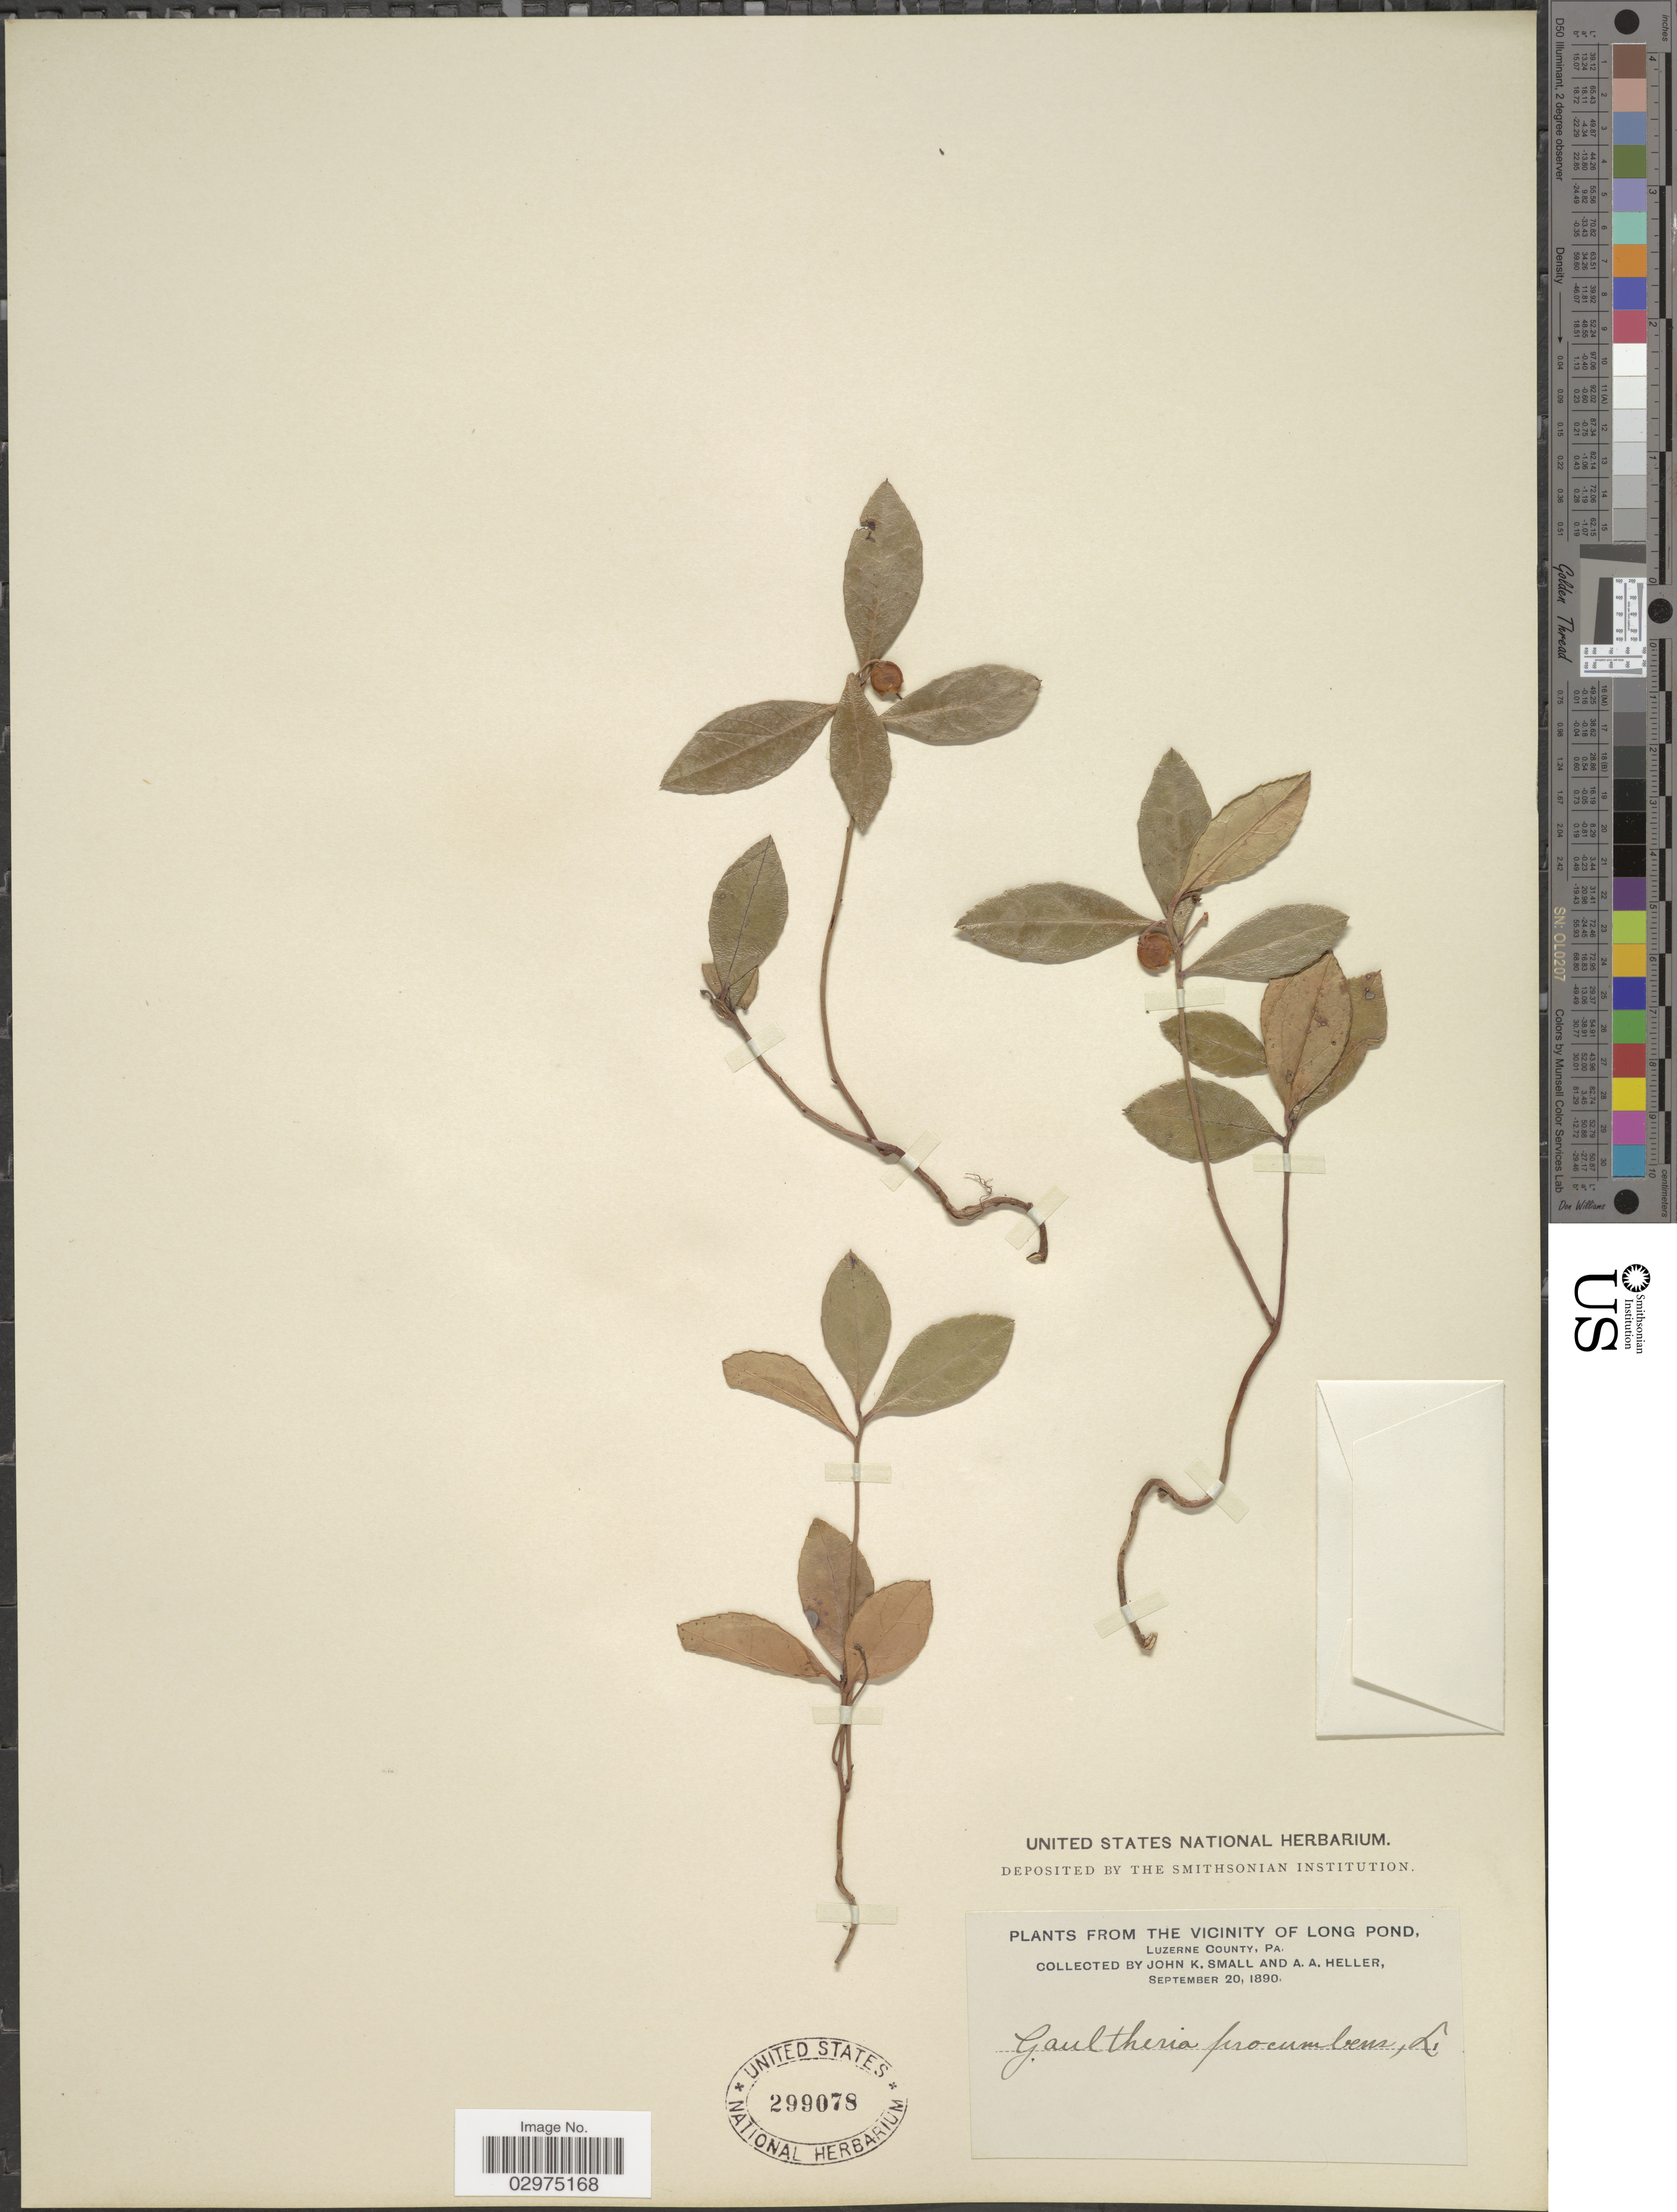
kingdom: Plantae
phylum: Tracheophyta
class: Magnoliopsida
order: Ericales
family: Ericaceae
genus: Gaultheria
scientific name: Gaultheria procumbens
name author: L.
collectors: J. K. Small & A. A. Heller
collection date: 1890-09-20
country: United States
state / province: Pennsylvania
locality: The Vicinity of Long Pond, Luzerne County.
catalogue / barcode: US 299078